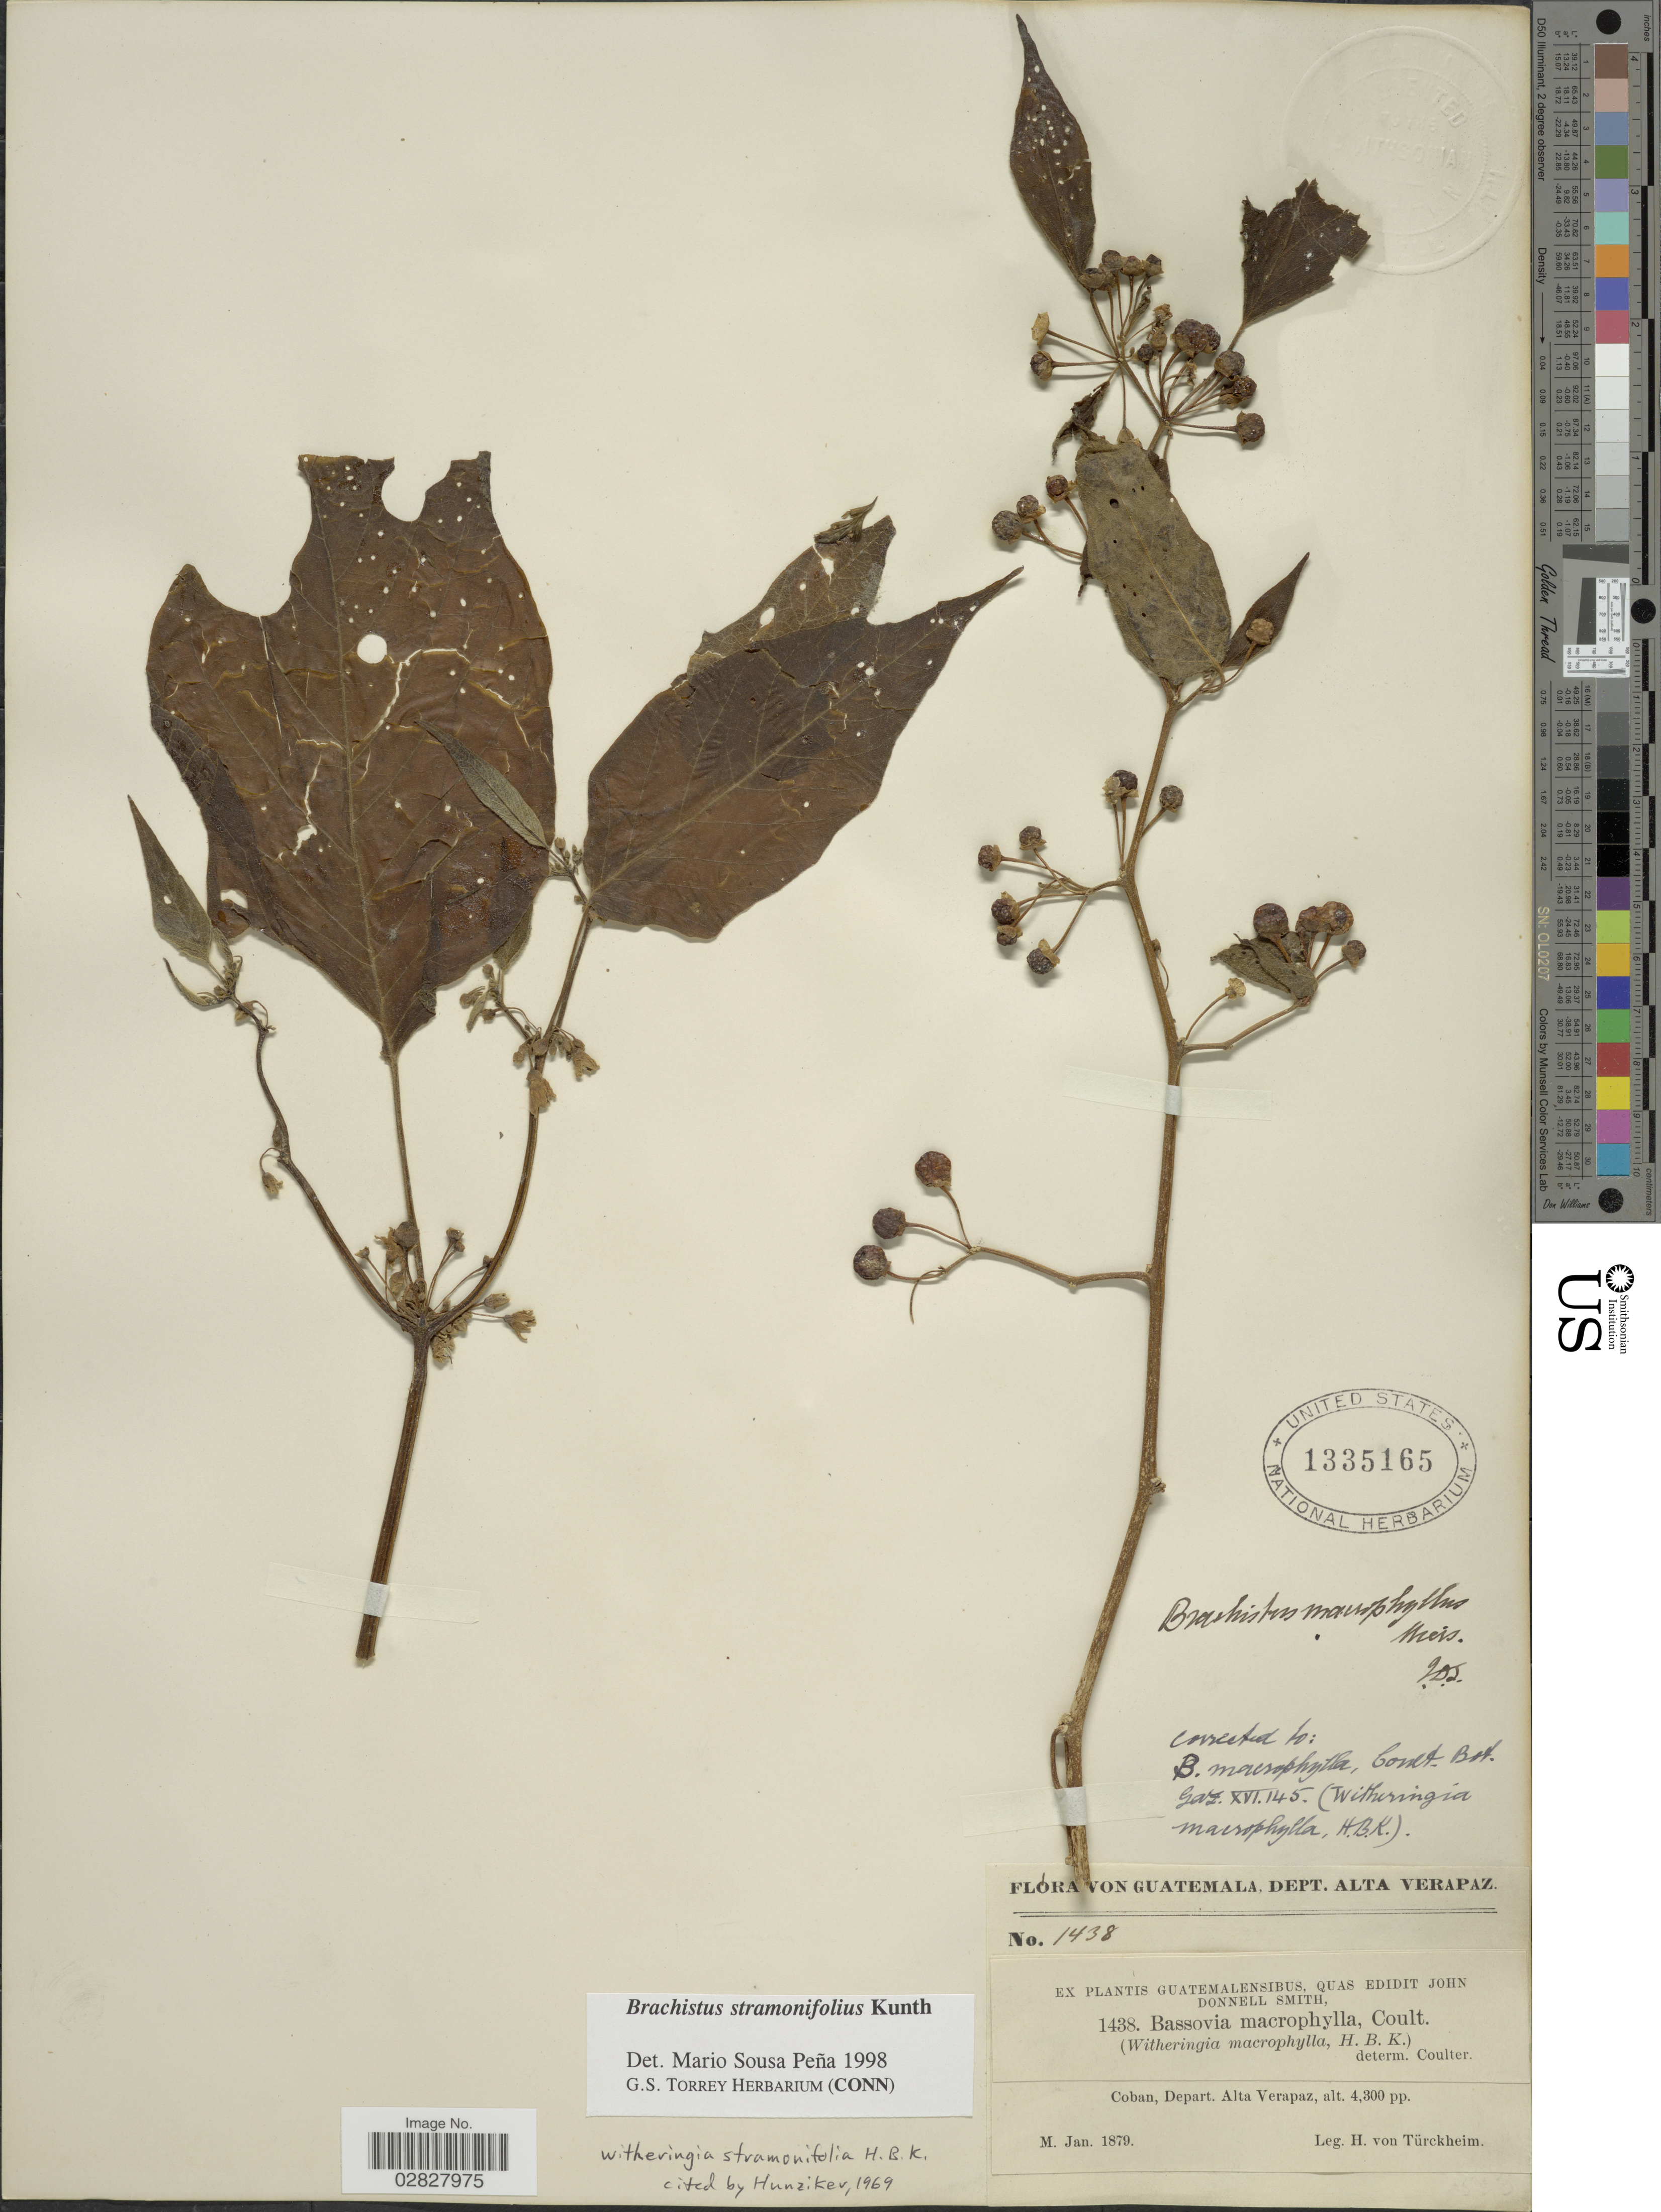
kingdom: Plantae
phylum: Tracheophyta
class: Magnoliopsida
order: Solanales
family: Solanaceae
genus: Brachistus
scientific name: Brachistus stramonifolius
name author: (Kunth) Miers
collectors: H. von Türckheim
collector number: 1438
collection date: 1879-01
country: Guatemala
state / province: Alta Verapaz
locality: Coban, Depart. Alta Verapaz.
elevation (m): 1311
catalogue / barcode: US 1335165